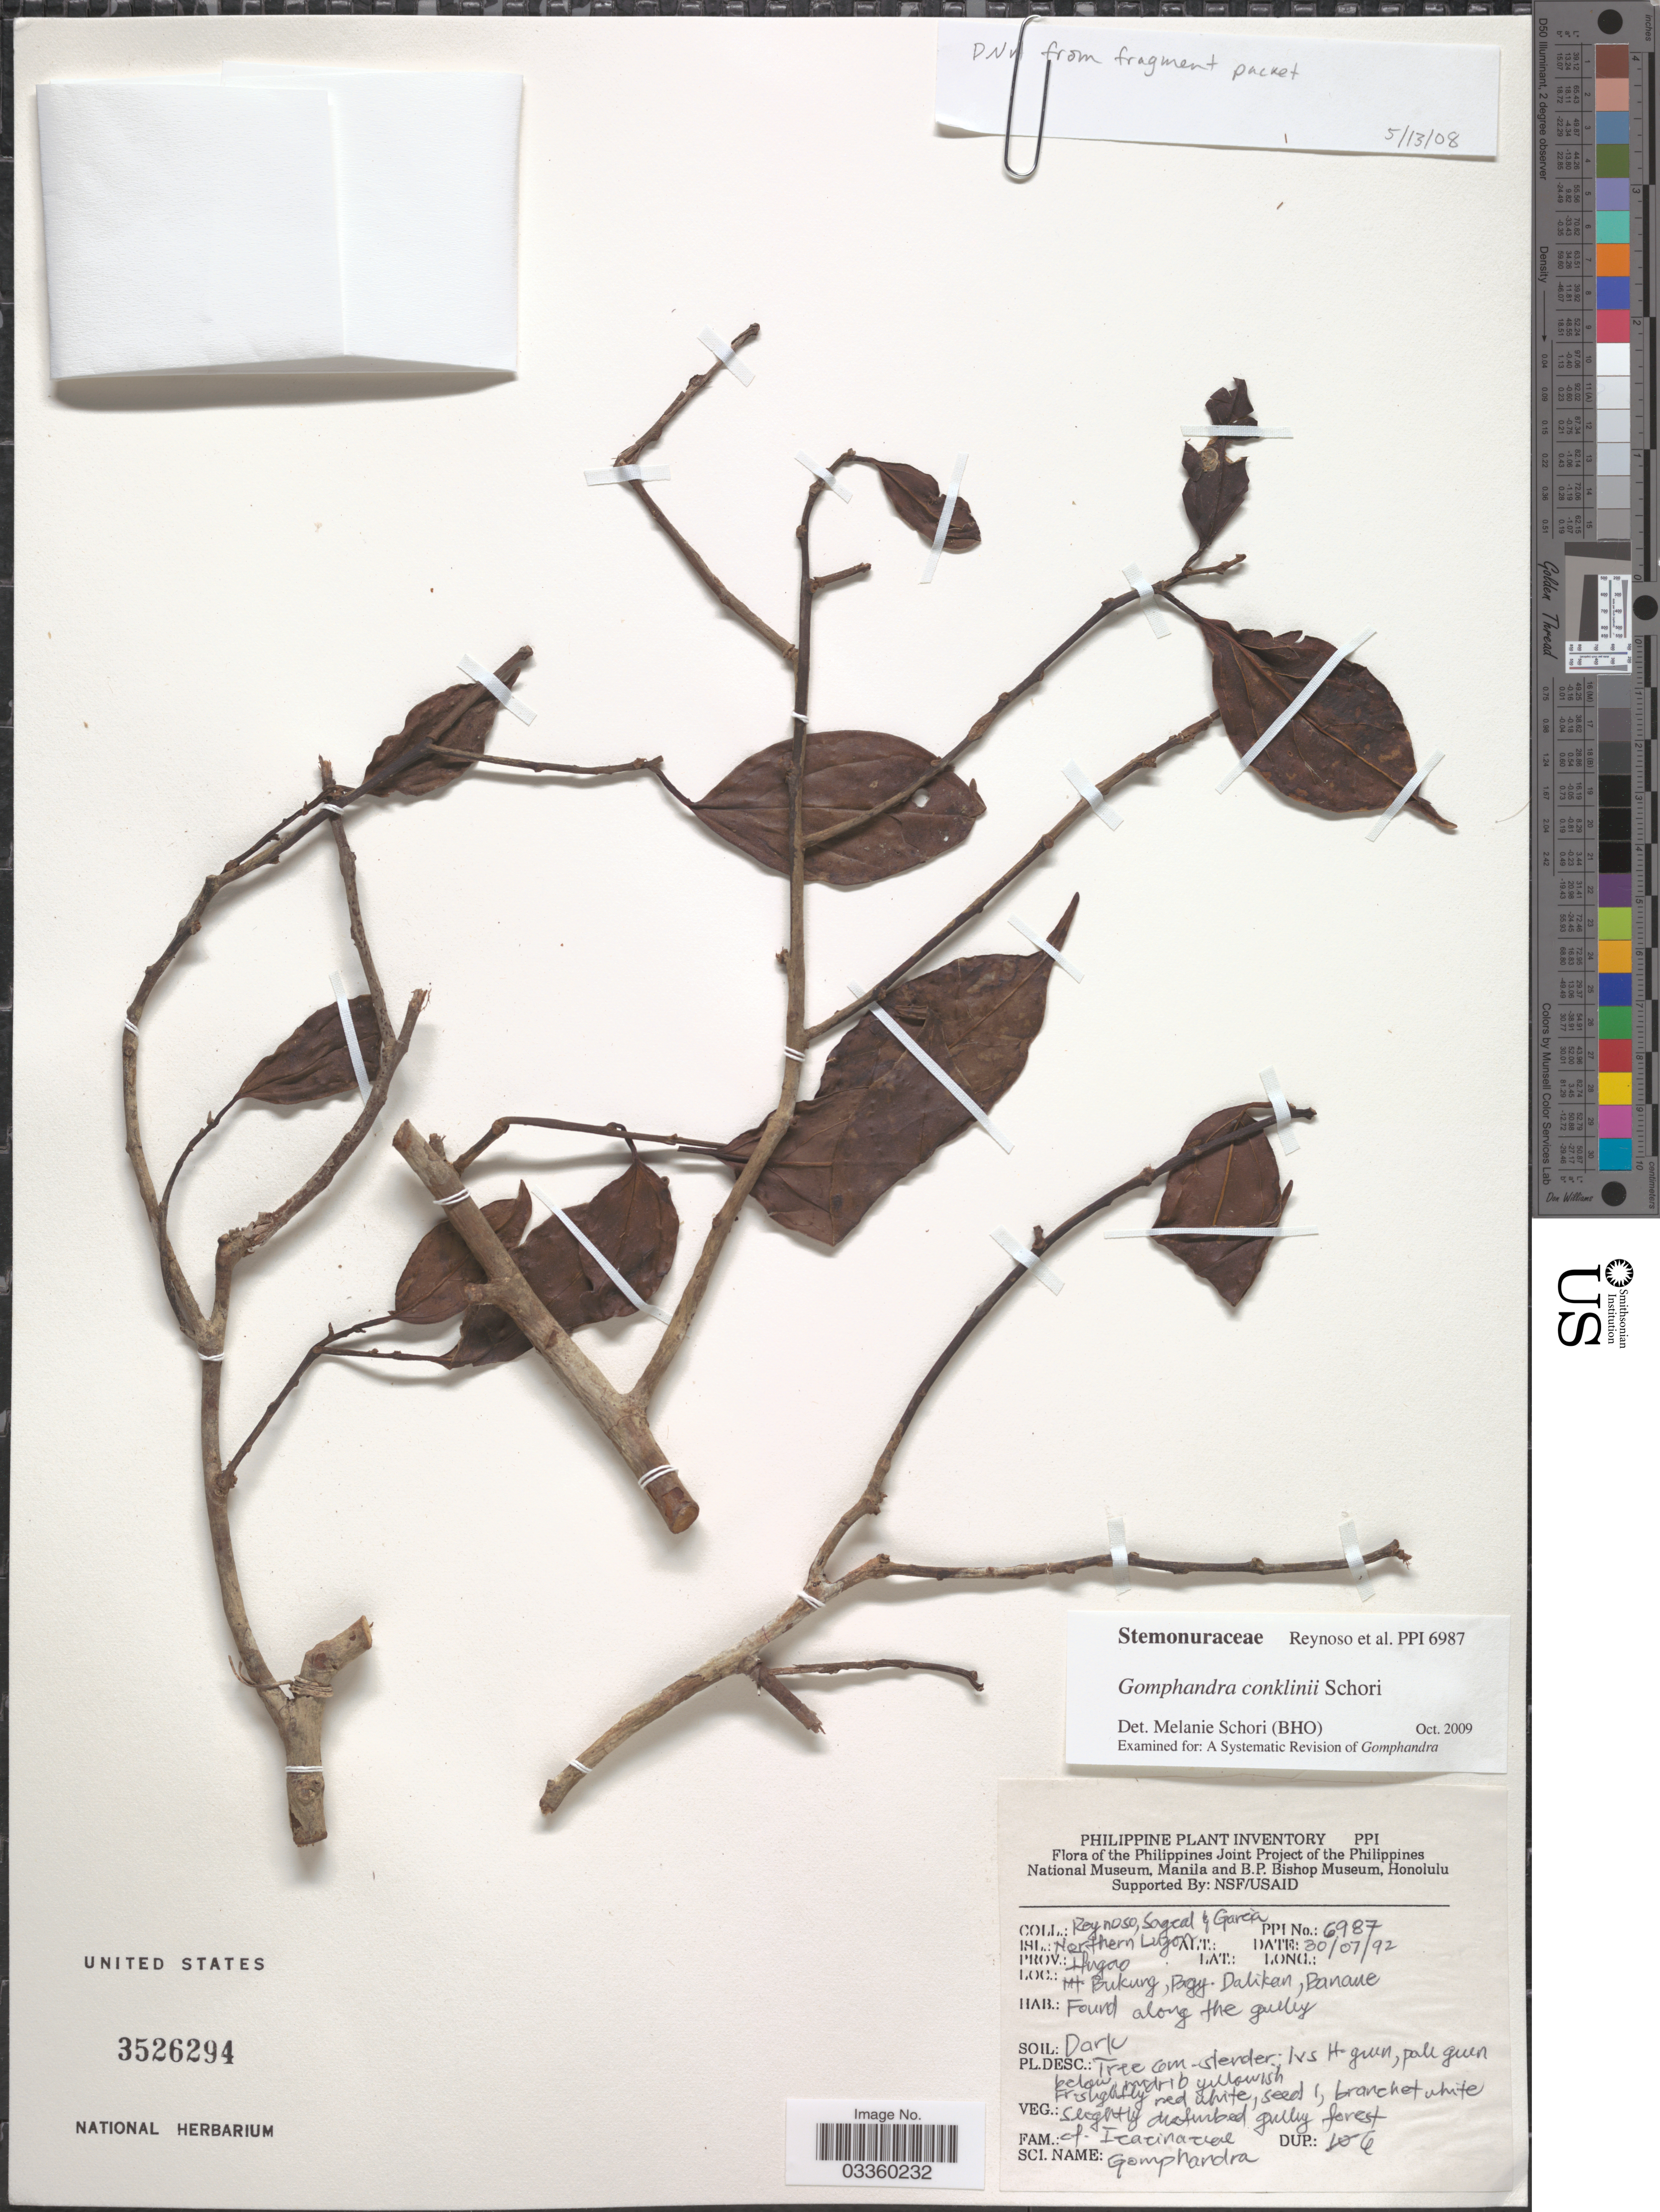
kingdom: Plantae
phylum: Tracheophyta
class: Magnoliopsida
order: Cardiopteridales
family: Stemonuraceae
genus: Gomphandra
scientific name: Gomphandra conklinii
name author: Schori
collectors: E. Reynoso, E. Sagcal & H. Garcia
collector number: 6987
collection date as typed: Transcribed d/m/y: 30/7/92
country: Philippines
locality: Isl.: Northern Luzon. Prov. Ifugao. Mt. Bukung, Bgy. Dalikan, Banane.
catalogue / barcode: US 3526294